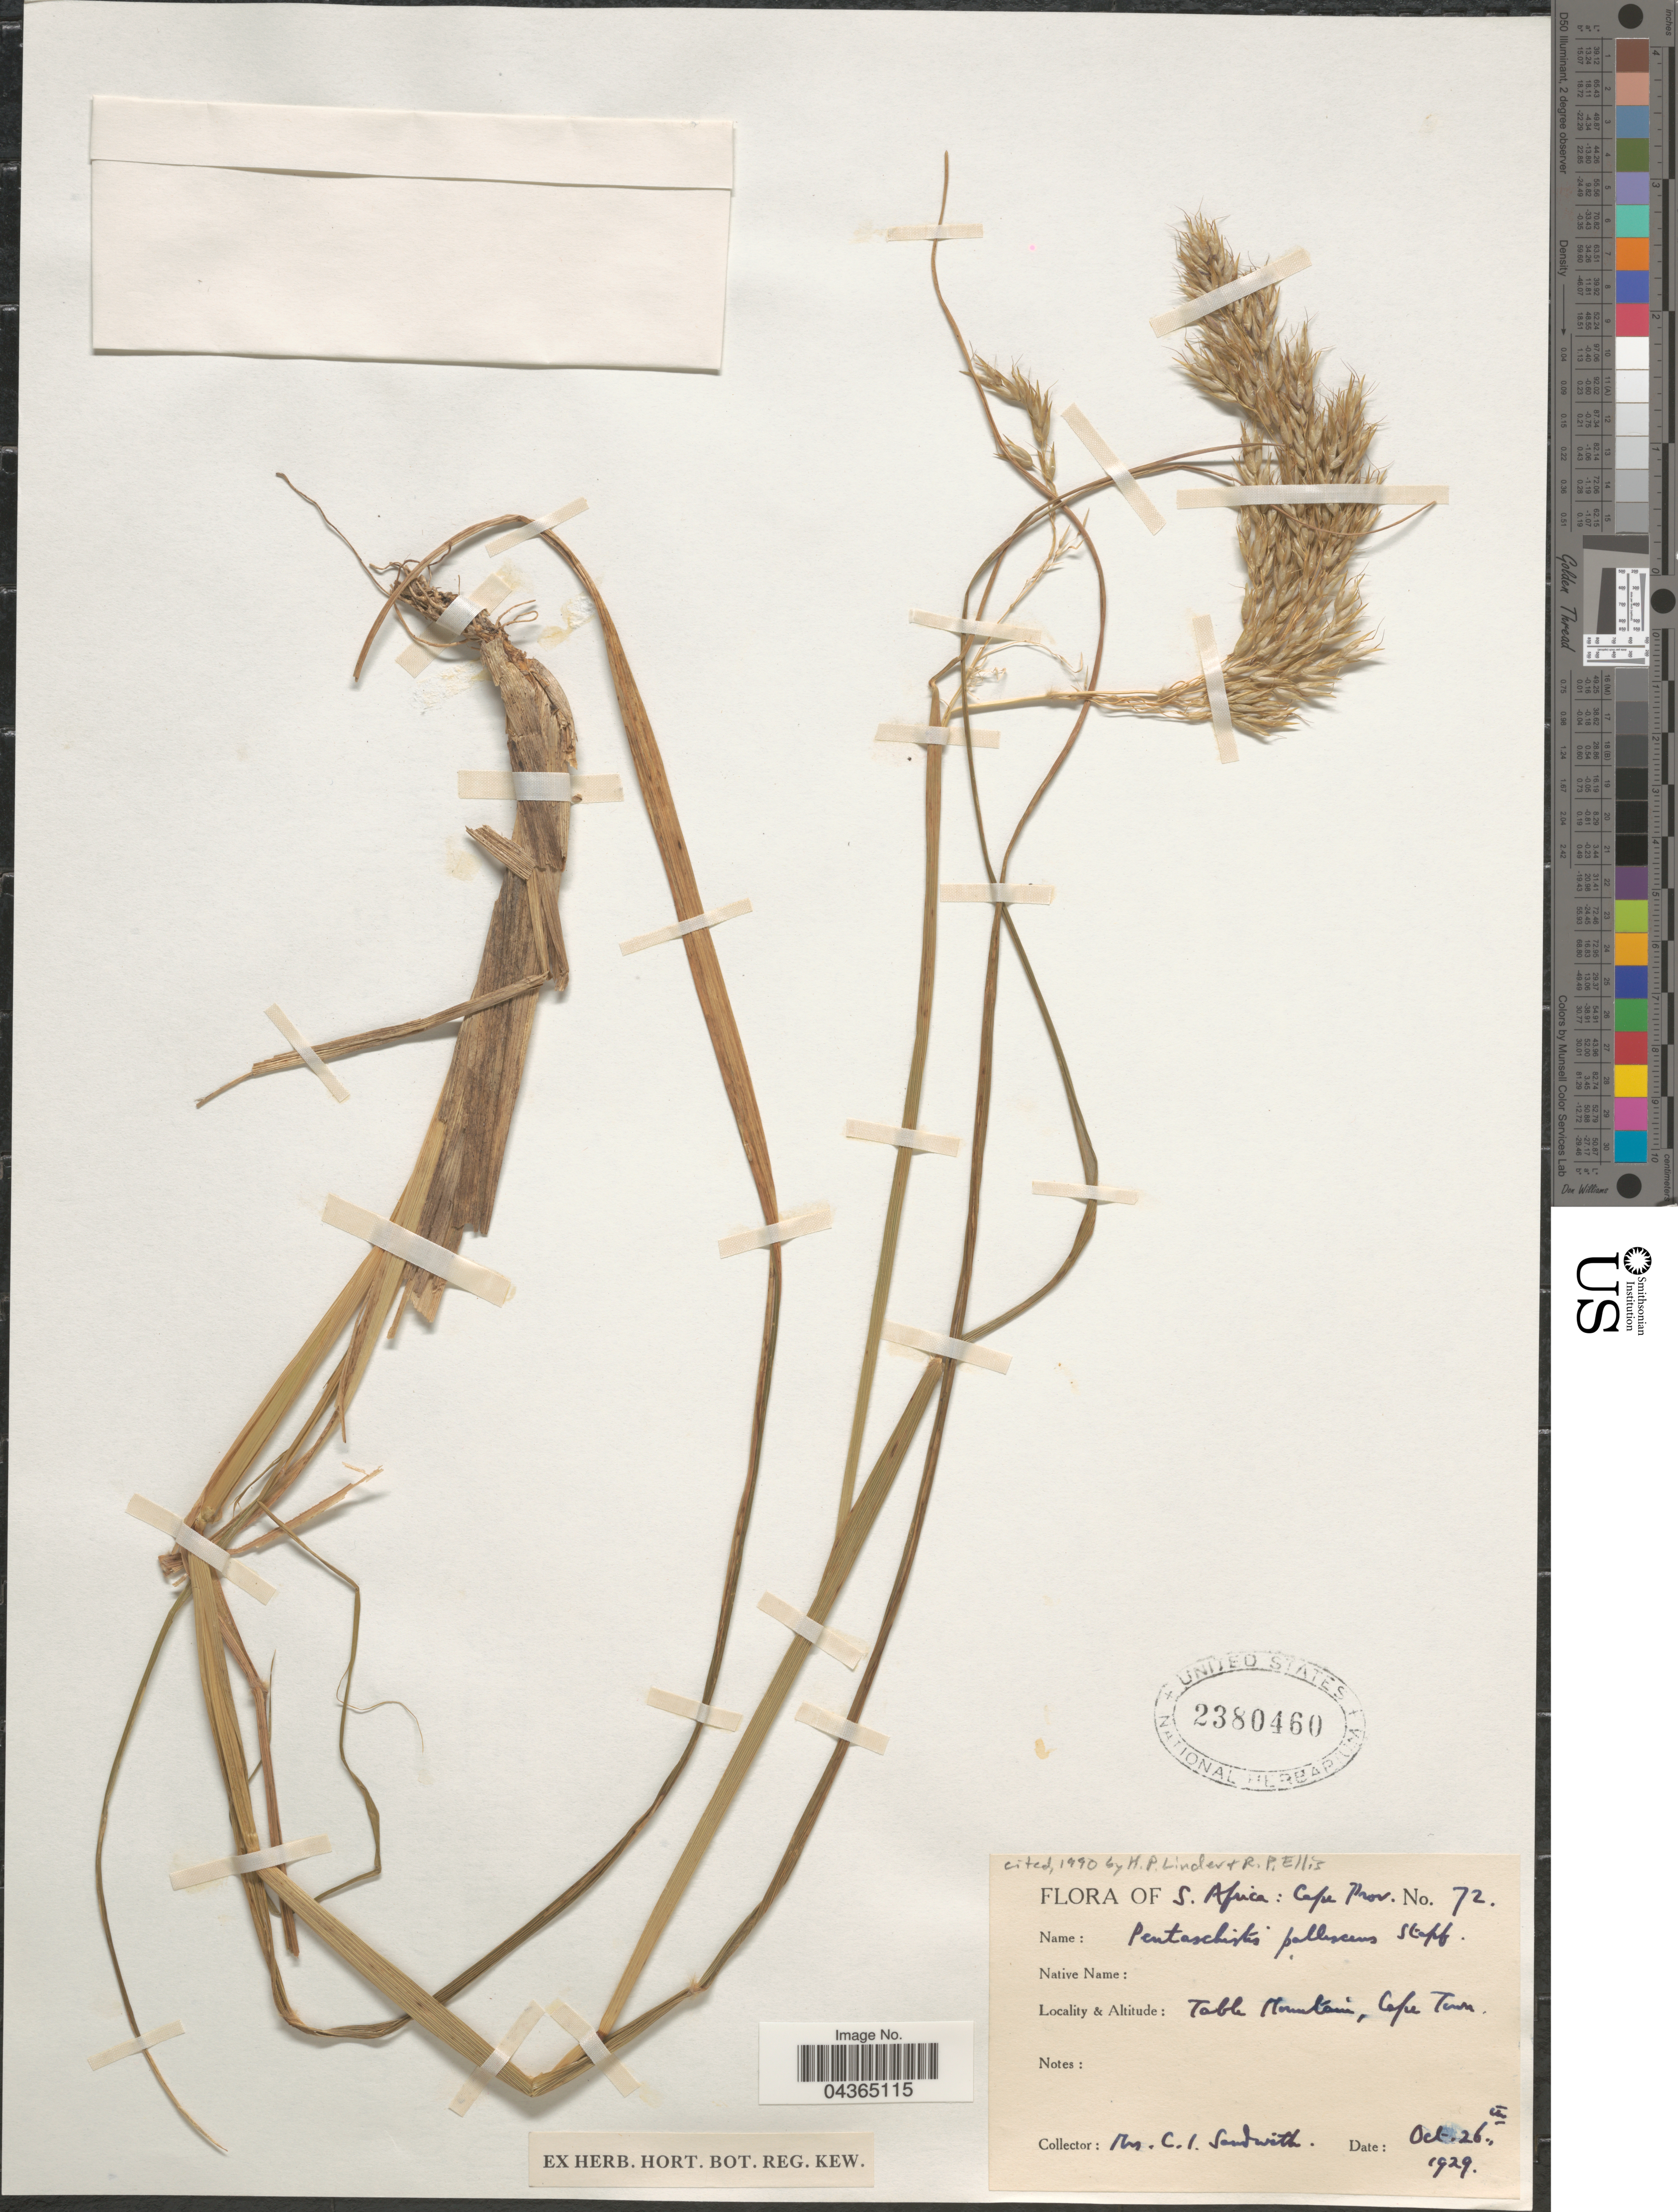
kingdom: Plantae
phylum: Tracheophyta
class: Liliopsida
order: Poales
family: Poaceae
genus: Pentameris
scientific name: Pentameris pallescens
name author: (Schrad.) Nees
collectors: C. Sandwith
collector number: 72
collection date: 1929-10-26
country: South Africa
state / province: Western Cape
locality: Table Mountain, Cape Town.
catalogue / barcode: US 2380460